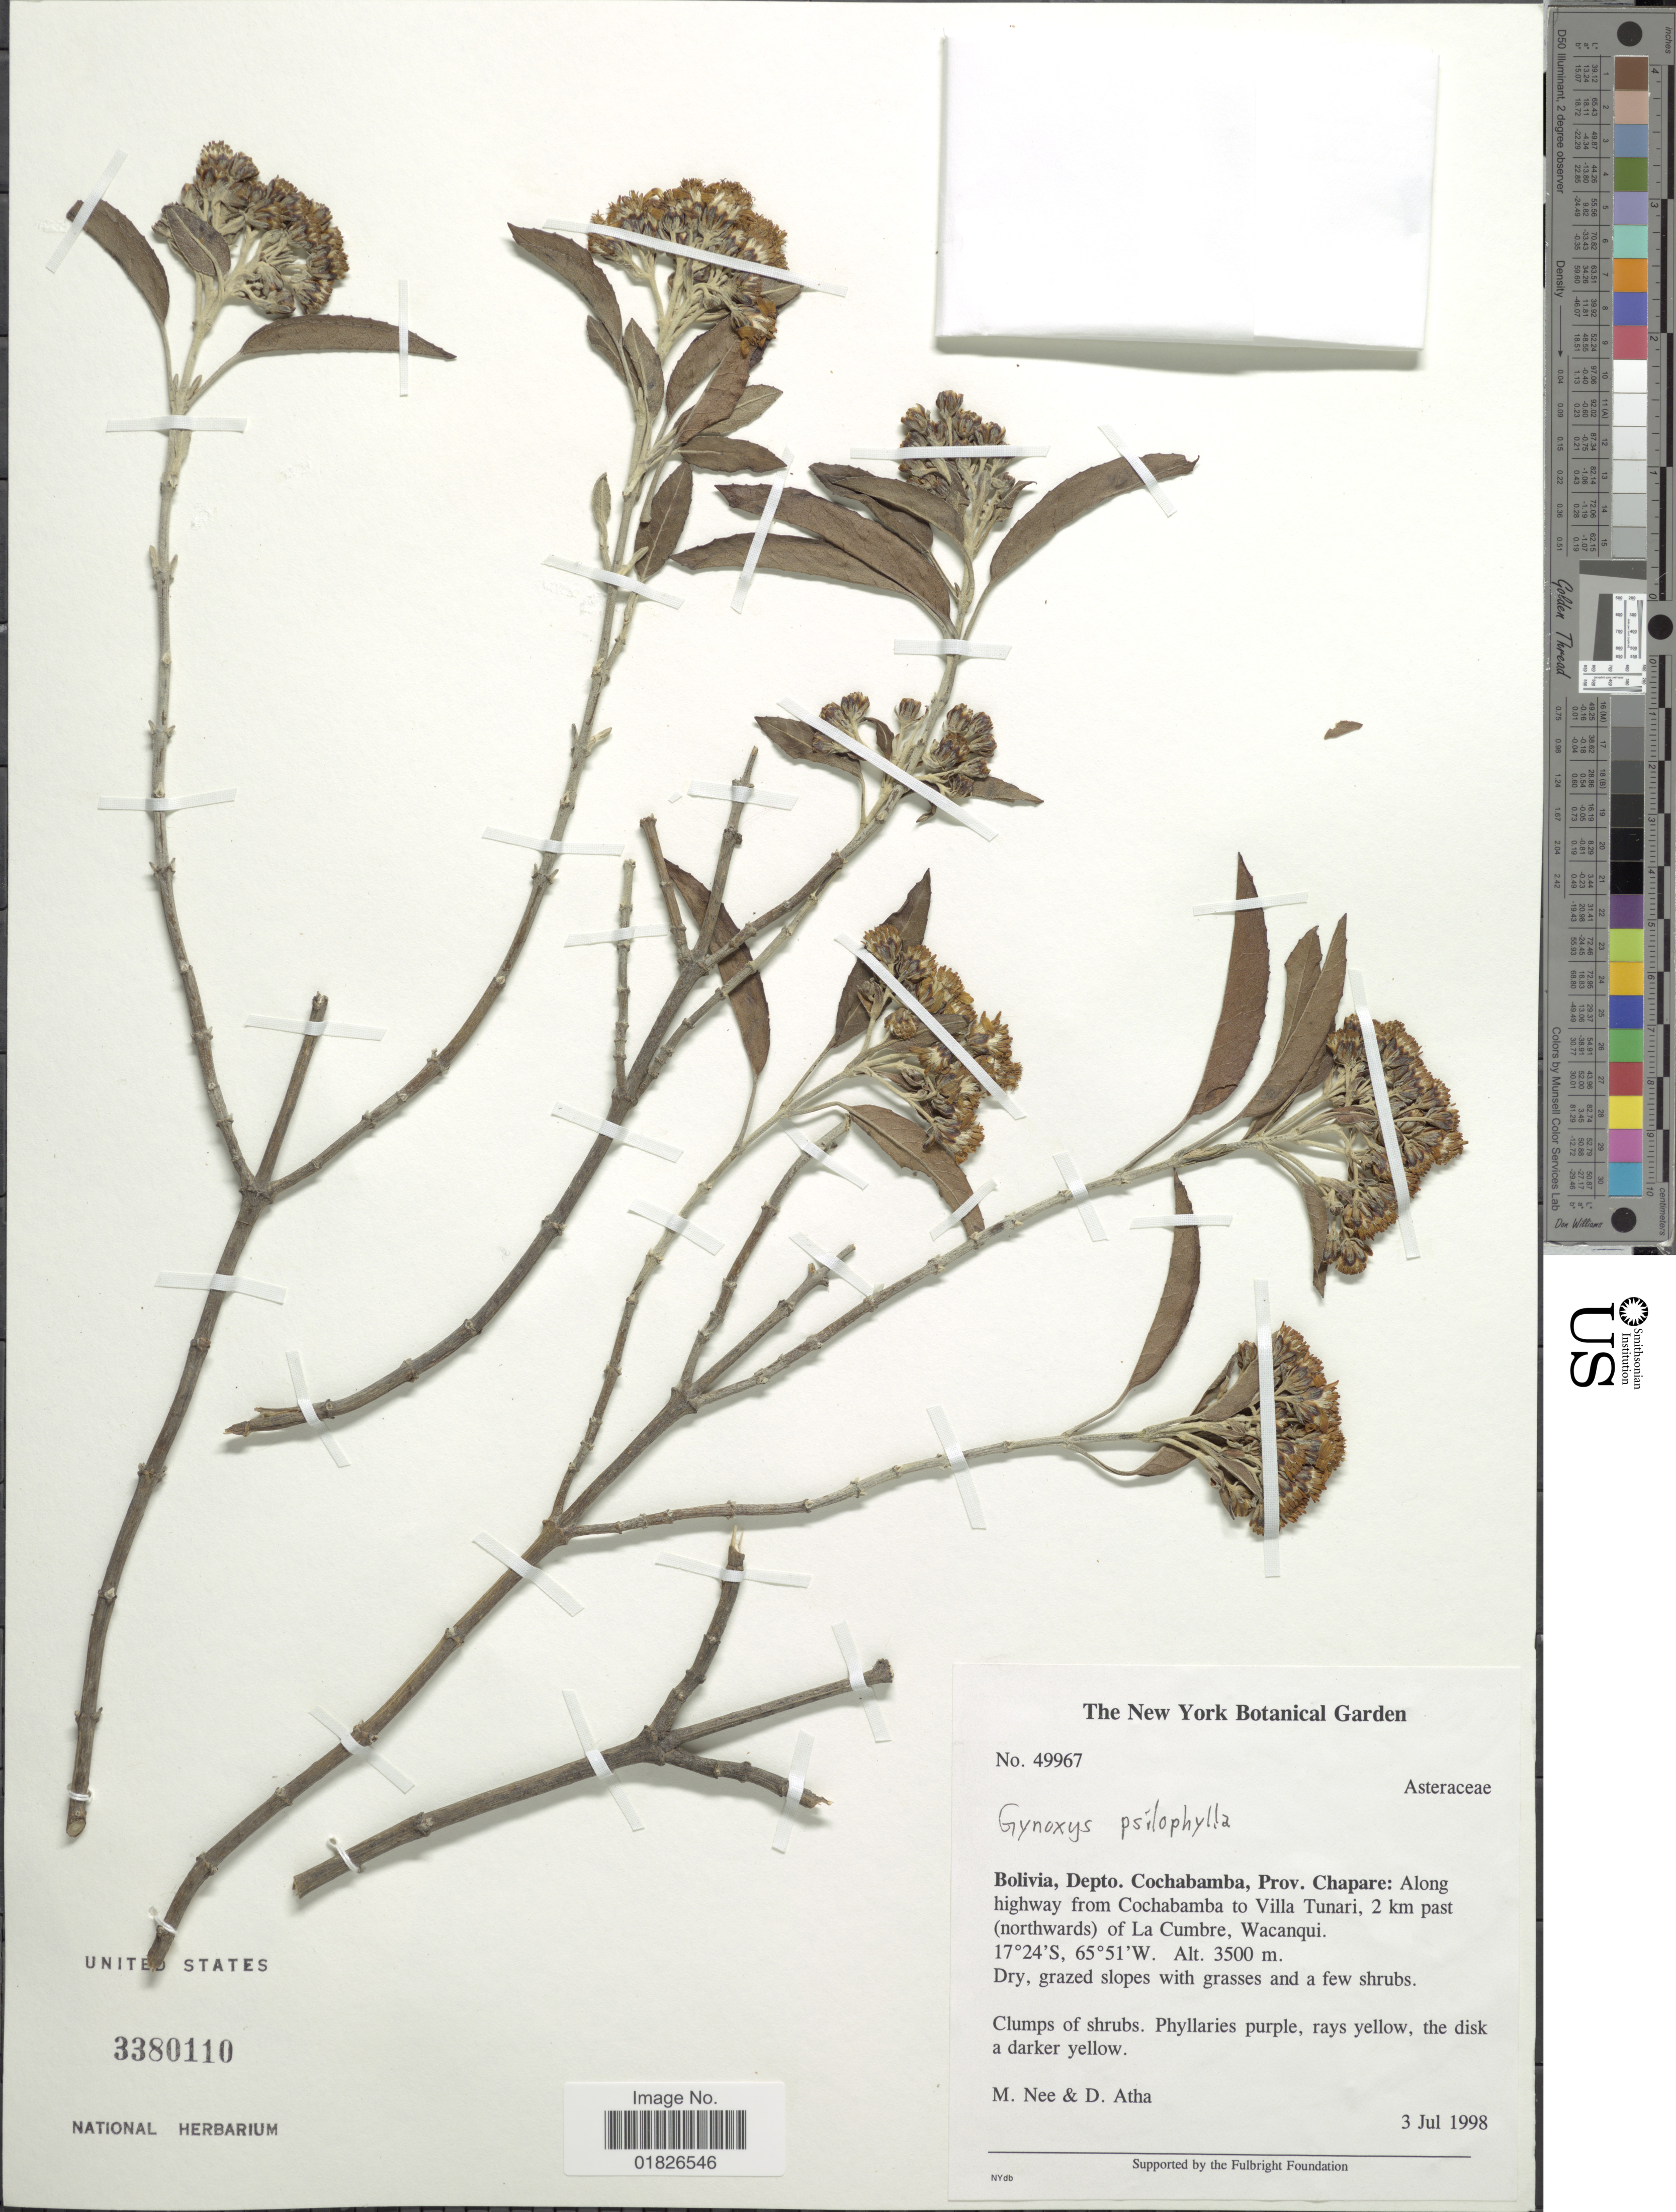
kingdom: Plantae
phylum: Tracheophyta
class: Magnoliopsida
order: Asterales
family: Asteraceae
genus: Gynoxys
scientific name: Gynoxys psilophylla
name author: Klatt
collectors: M. Nee & D. Atha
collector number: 49967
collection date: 1998-07-03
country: Bolivia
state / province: Cochabamba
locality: Prov. Chapare, along highway from Cochabamba to Villa Tunari, 2 km past (northwards) of La Cumbre, Wacanqui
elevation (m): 3500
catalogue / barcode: US 3380110